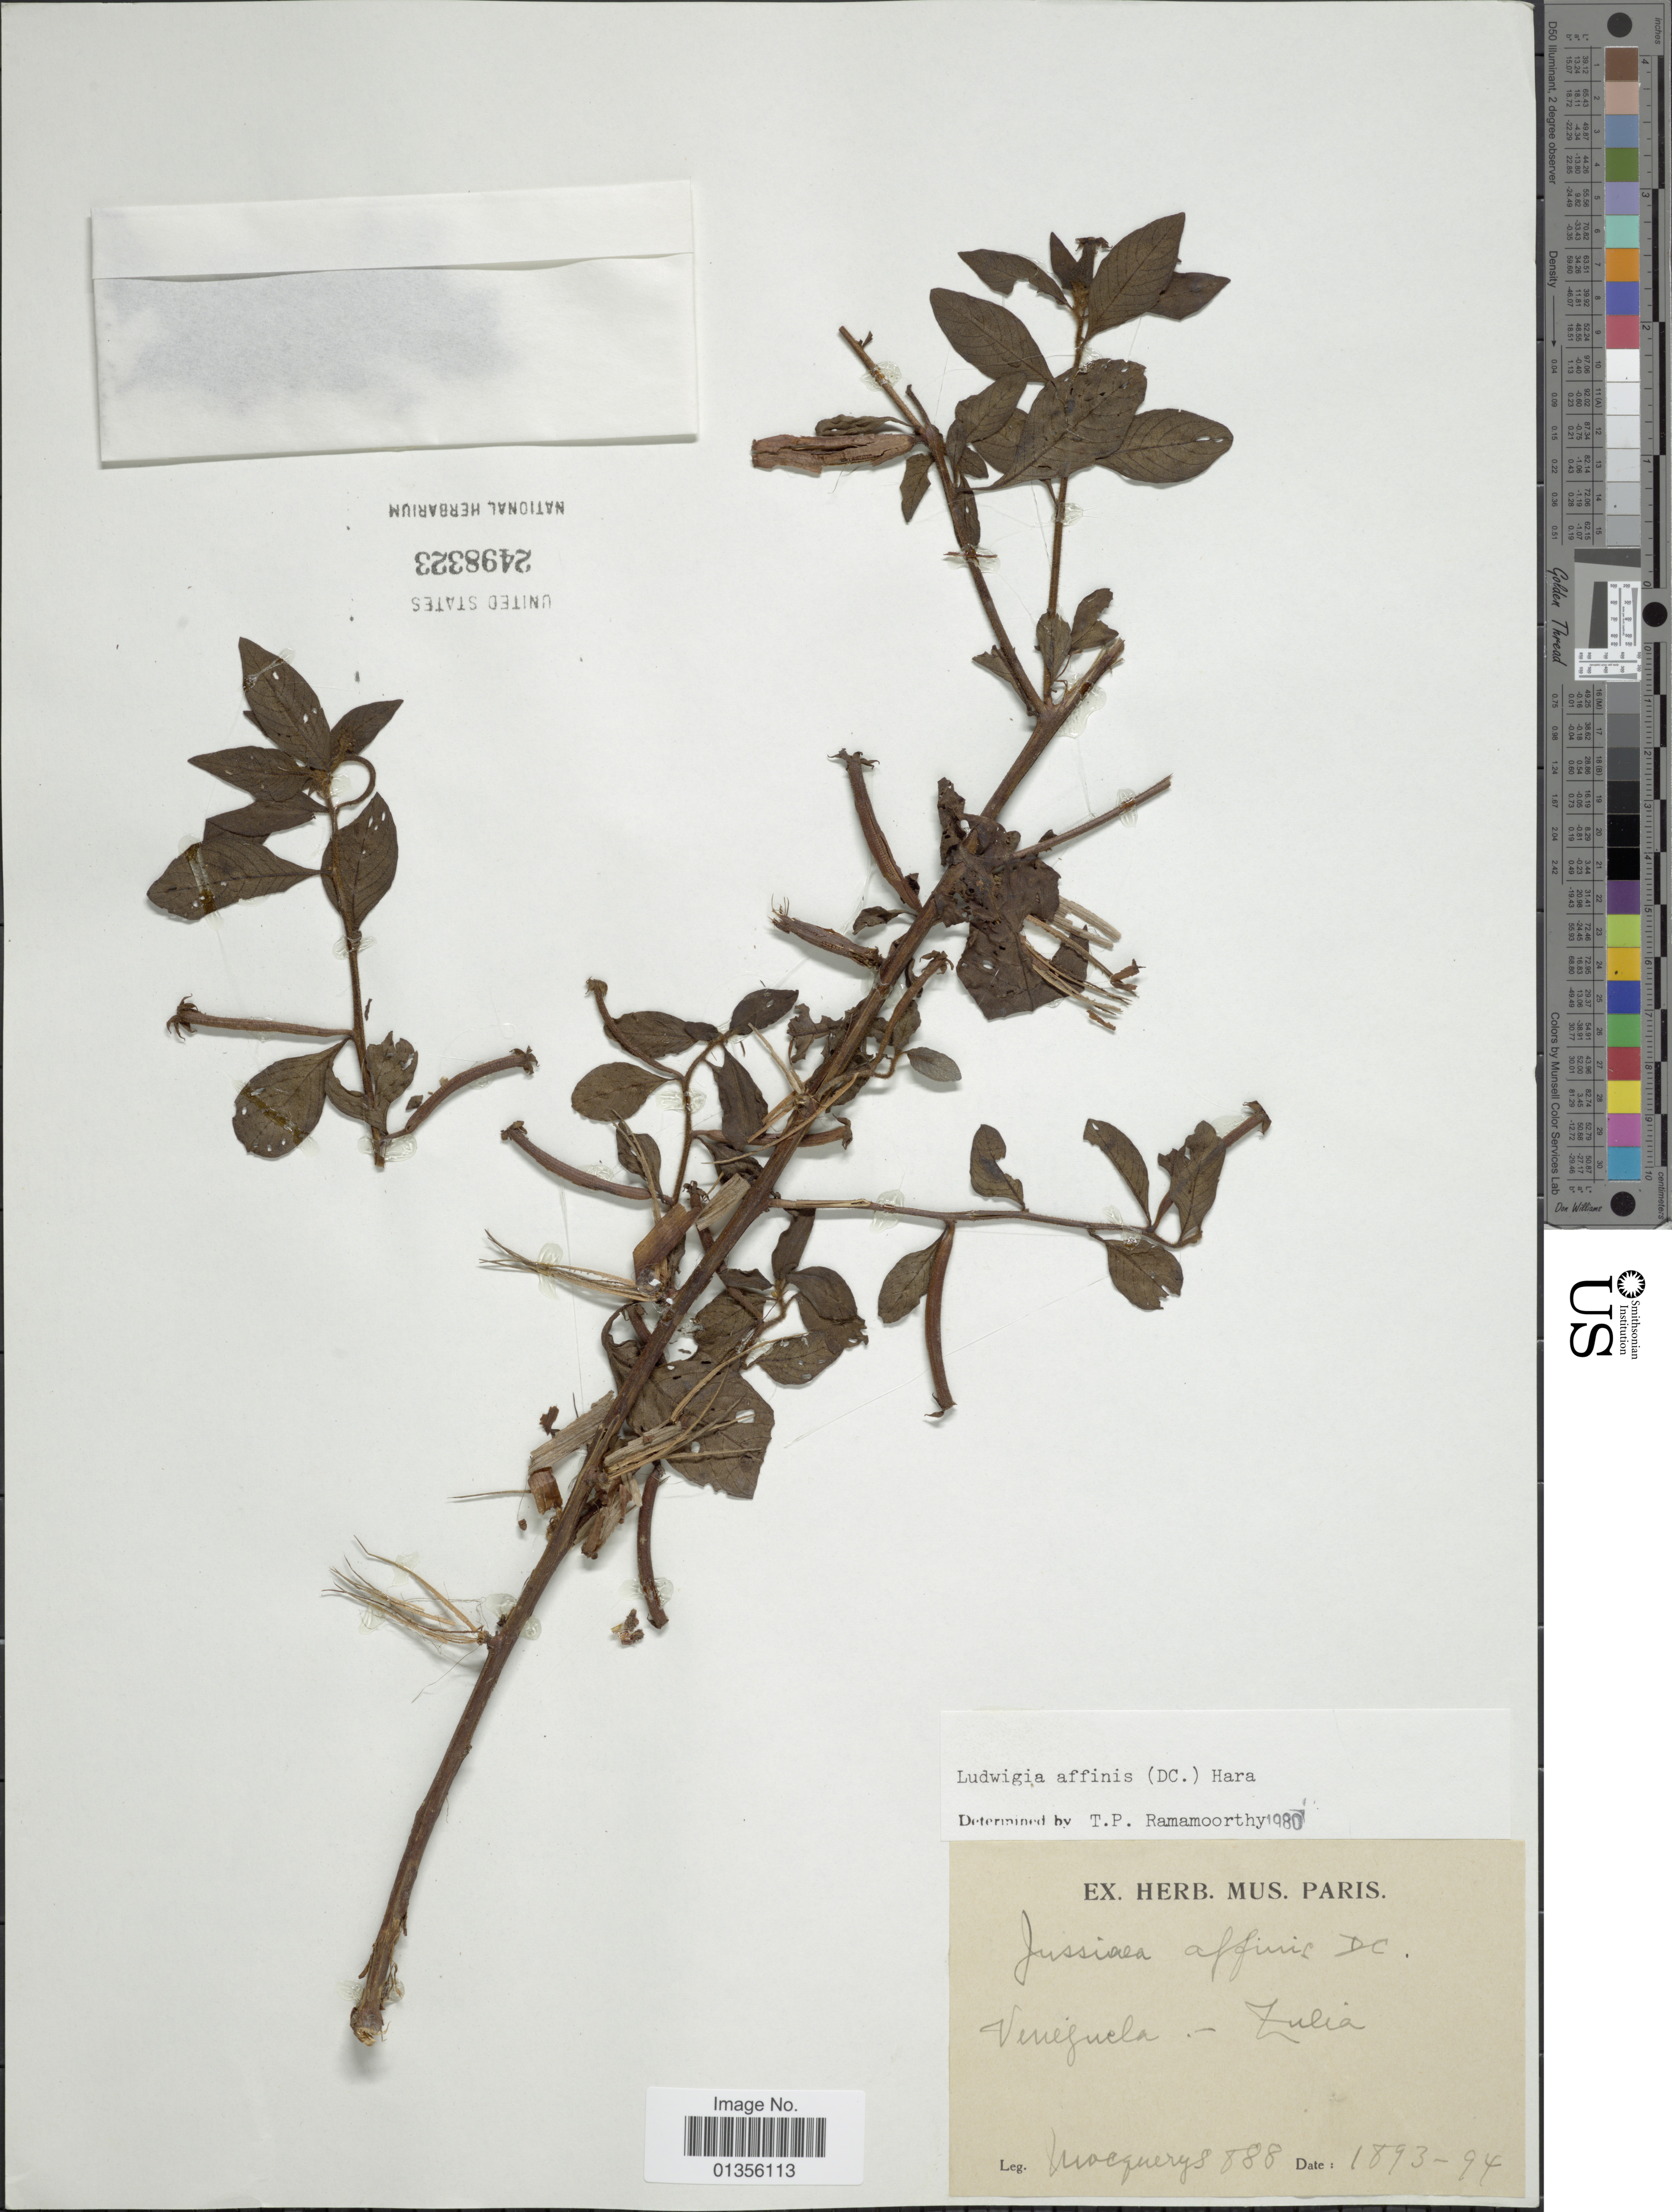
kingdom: Plantae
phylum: Tracheophyta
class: Magnoliopsida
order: Myrtales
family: Onagraceae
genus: Ludwigia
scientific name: Ludwigia affinis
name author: (DC.) H. Hara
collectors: A. Mocquerys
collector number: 888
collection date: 1893/1894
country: Venezuela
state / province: Zulia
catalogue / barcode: US 2498323